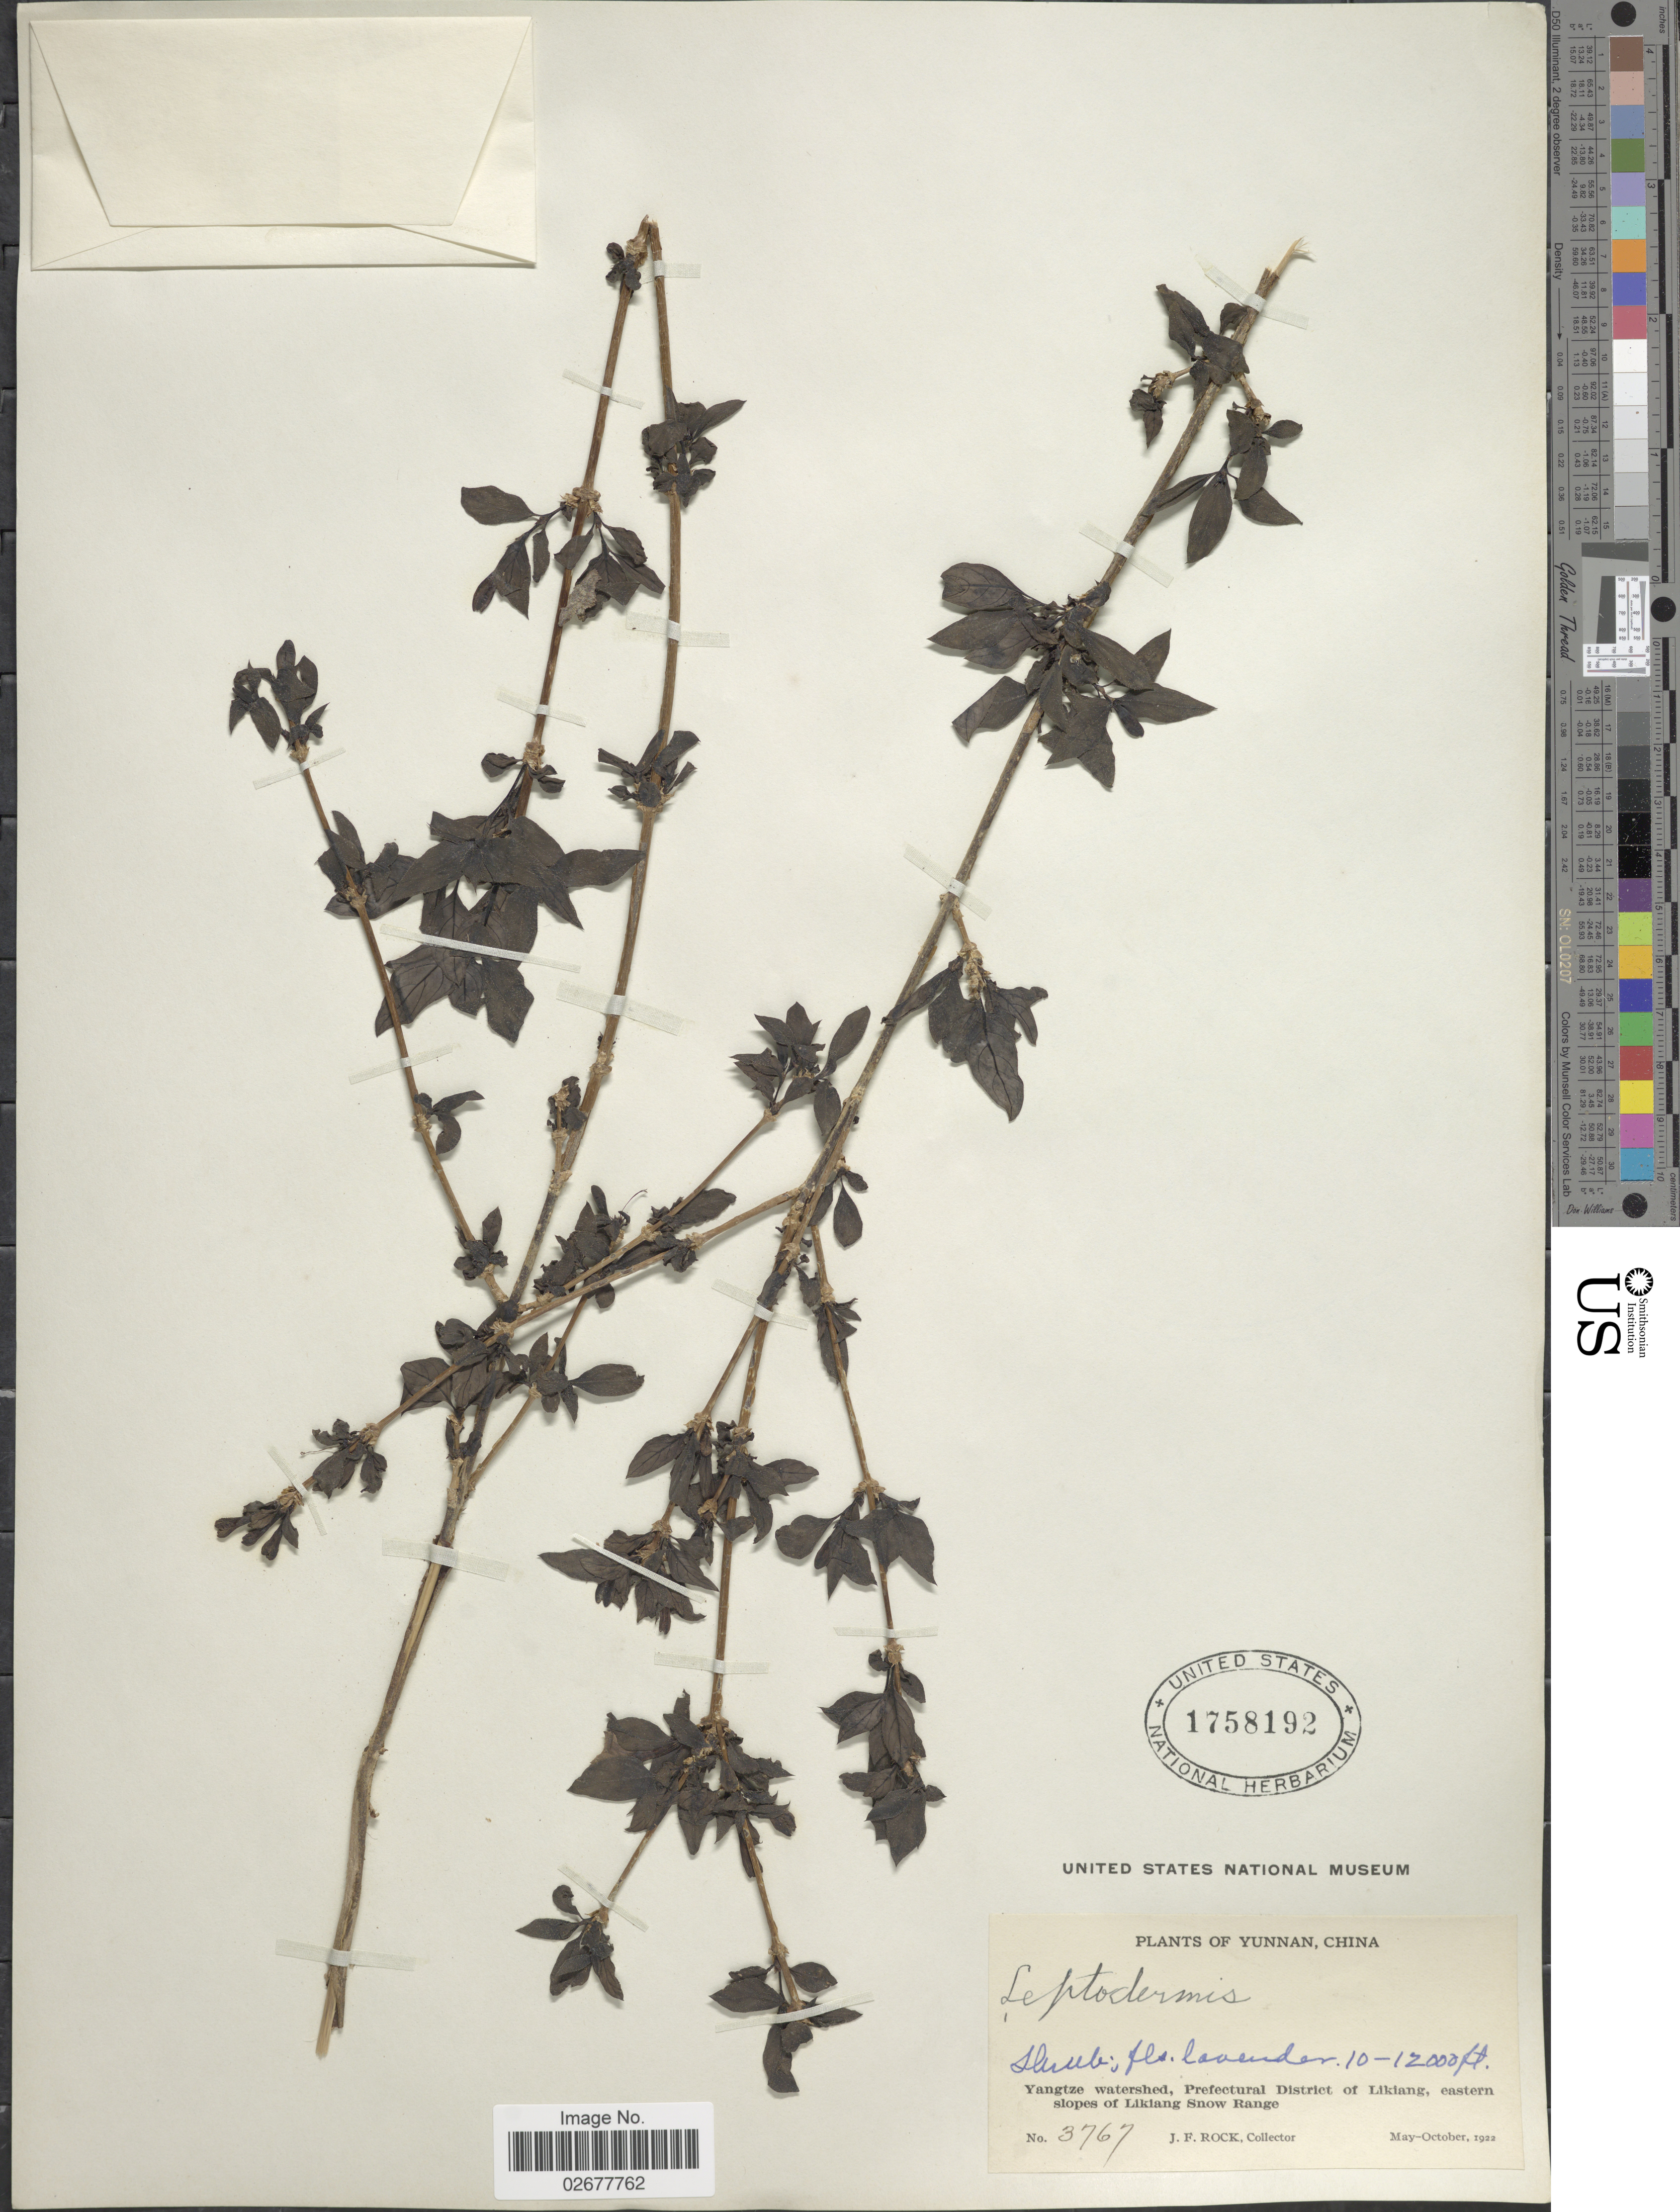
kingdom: Plantae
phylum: Tracheophyta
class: Magnoliopsida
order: Gentianales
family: Rubiaceae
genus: Leptodermis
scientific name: Leptodermis sp.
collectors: J. Rock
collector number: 3767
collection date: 1922-05/1922-10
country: China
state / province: Yunnan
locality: Yangtze watershed, Prefectural District of Likiang, eastern slopes of Likiang Snow Range.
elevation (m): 3048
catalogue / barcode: US 1758192